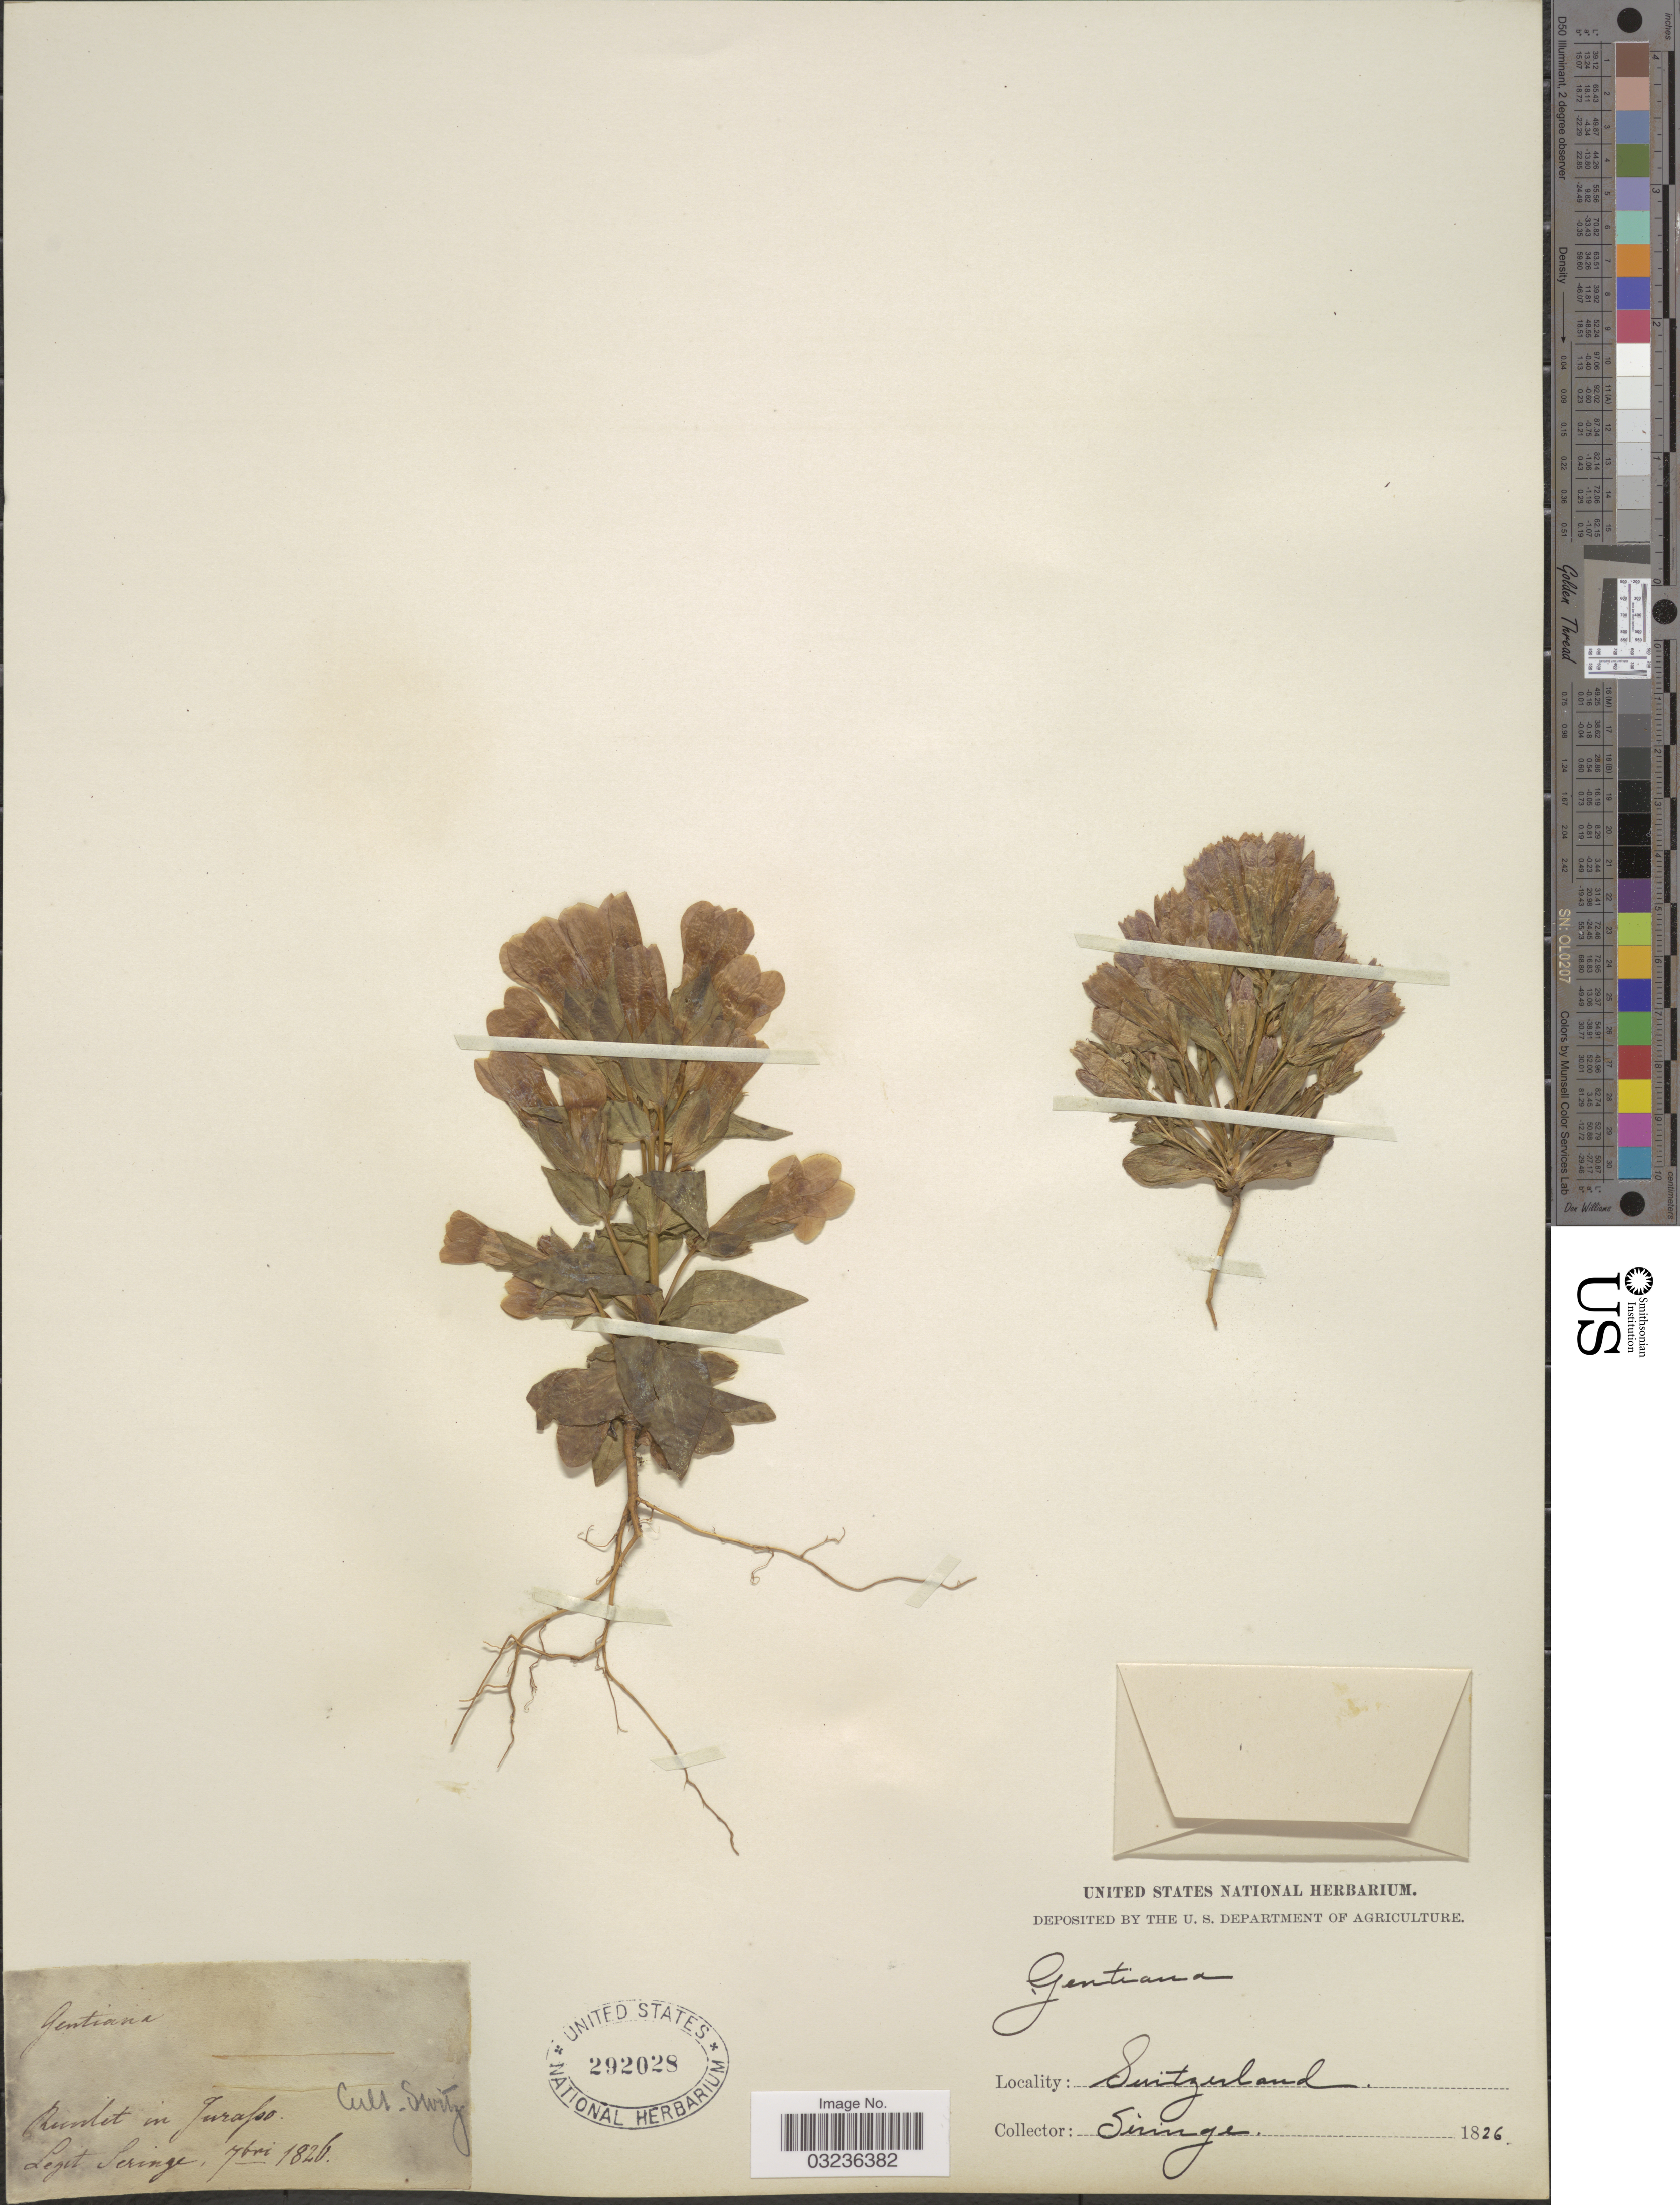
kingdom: Plantae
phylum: Tracheophyta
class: Magnoliopsida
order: Gentianales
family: Gentianaceae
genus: Gentiana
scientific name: Gentiana sp.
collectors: Siringe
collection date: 1826-09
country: Switzerland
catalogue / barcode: US 292028